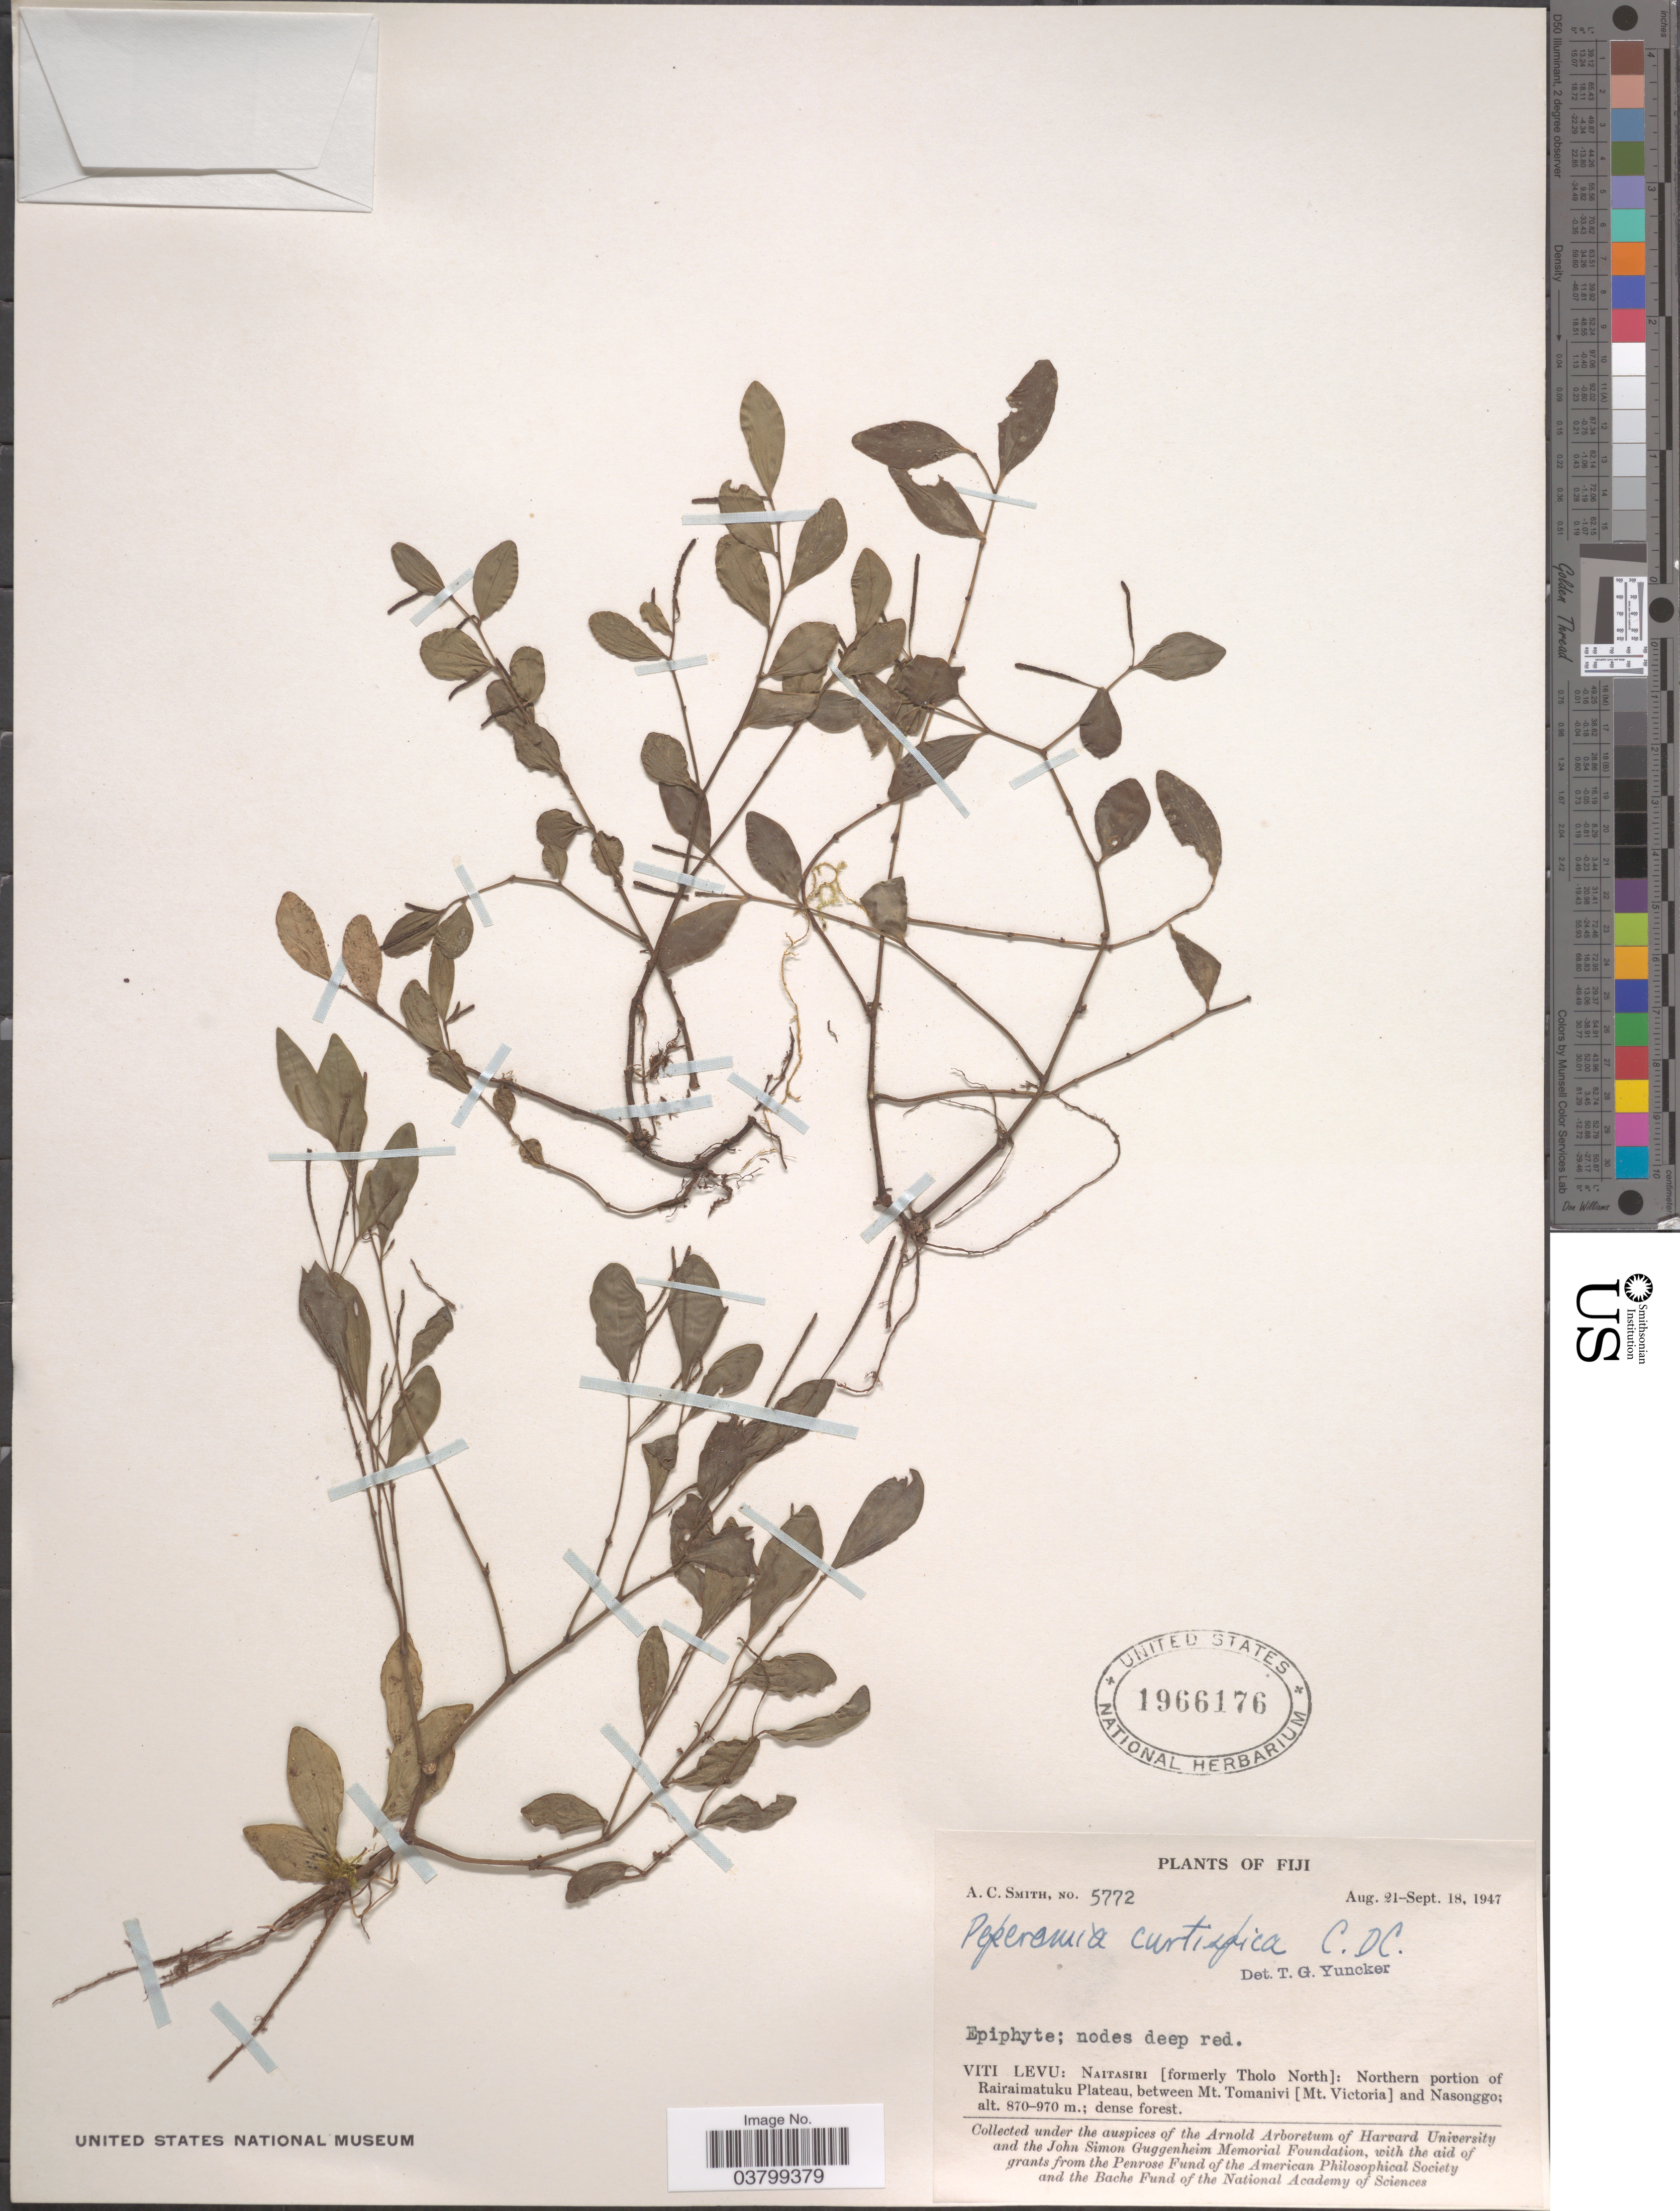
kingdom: Plantae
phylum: Tracheophyta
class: Magnoliopsida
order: Piperales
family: Piperaceae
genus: Peperomia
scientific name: Peperomia curtispica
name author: C. DC.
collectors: A. C. Smith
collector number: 5772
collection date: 1947-08-21/1947-09-18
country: Fiji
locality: Viti Levu: Naitasiri [formerly Tholo North]: Northern portion of Rairaimatuku Plateau, between Mt. Tomanivi [Mt. Victoria] and Nasonggo.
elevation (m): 870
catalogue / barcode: US 1966176